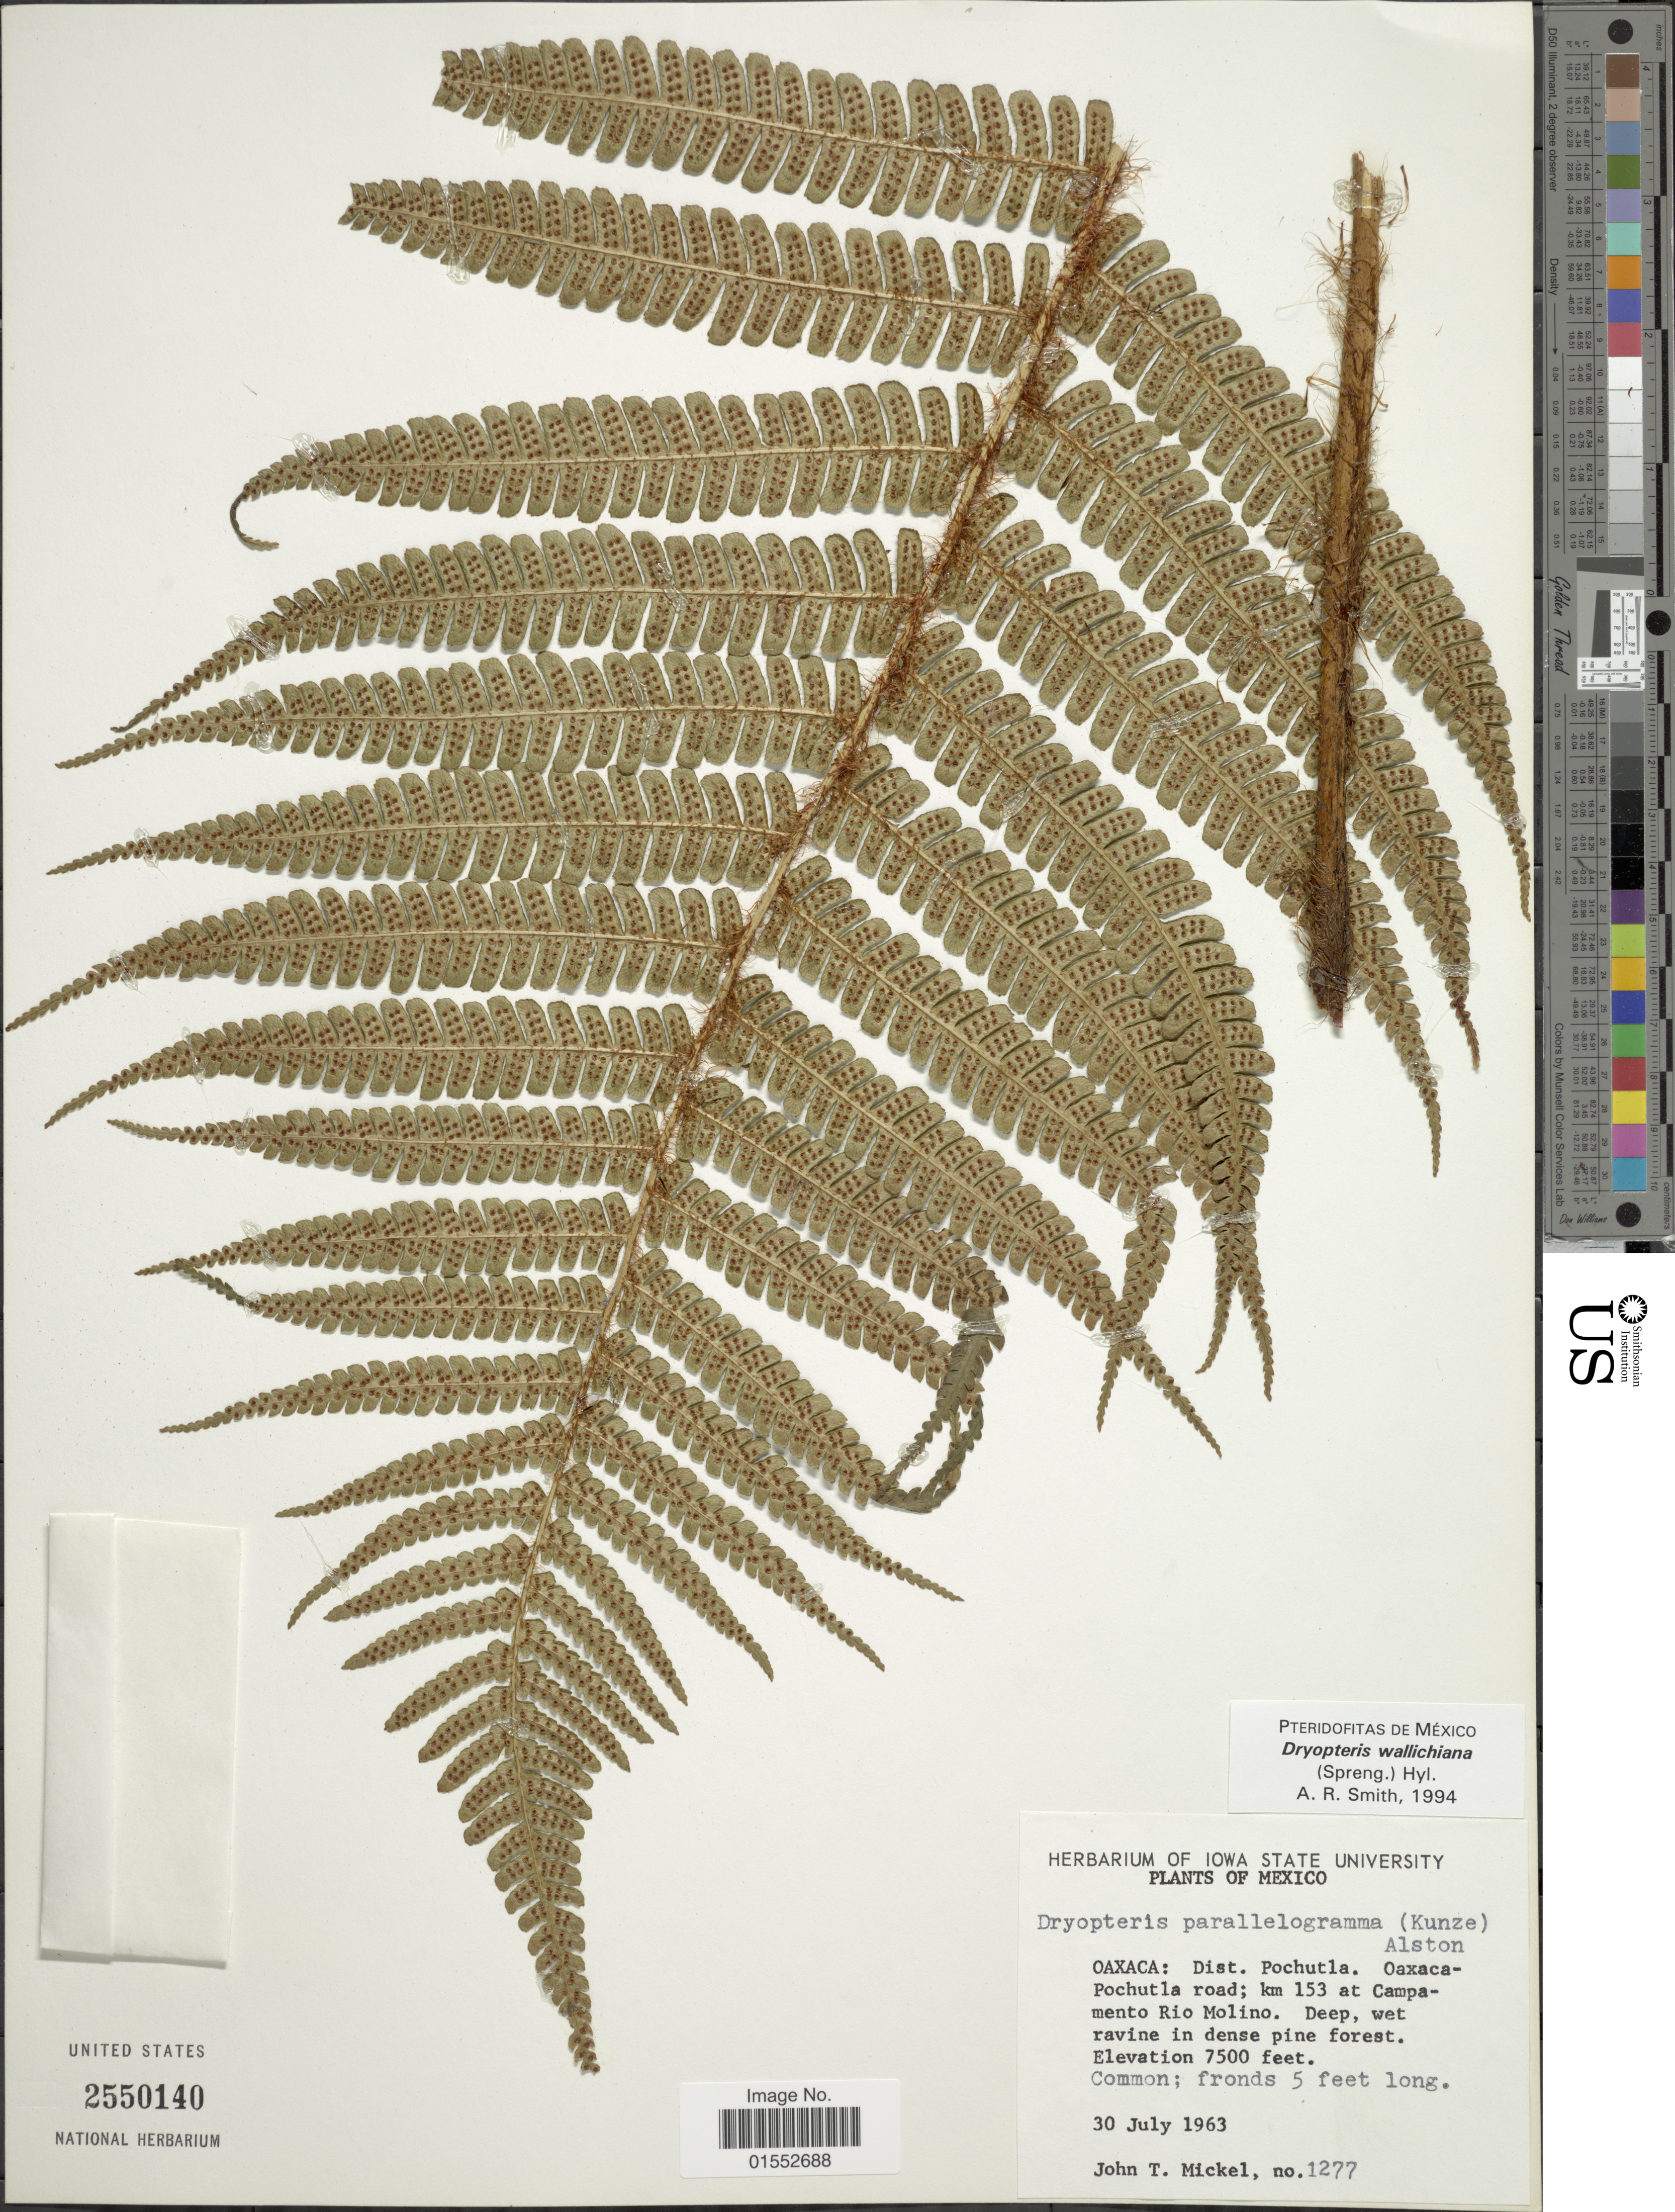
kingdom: Plantae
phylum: Tracheophyta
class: Polypodiopsida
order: Polypodiales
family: Dryopteridaceae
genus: Dryopteris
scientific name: Dryopteris wallichiana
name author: (Spreng.) Hyl.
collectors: J. T. Mickel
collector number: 1277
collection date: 1963-07-30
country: Mexico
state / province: Oaxaca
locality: Dist. Pochutla, Oaxaca-Pochutla road, km 153 at Campamento Rio Molino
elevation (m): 2286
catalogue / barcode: US 2550140